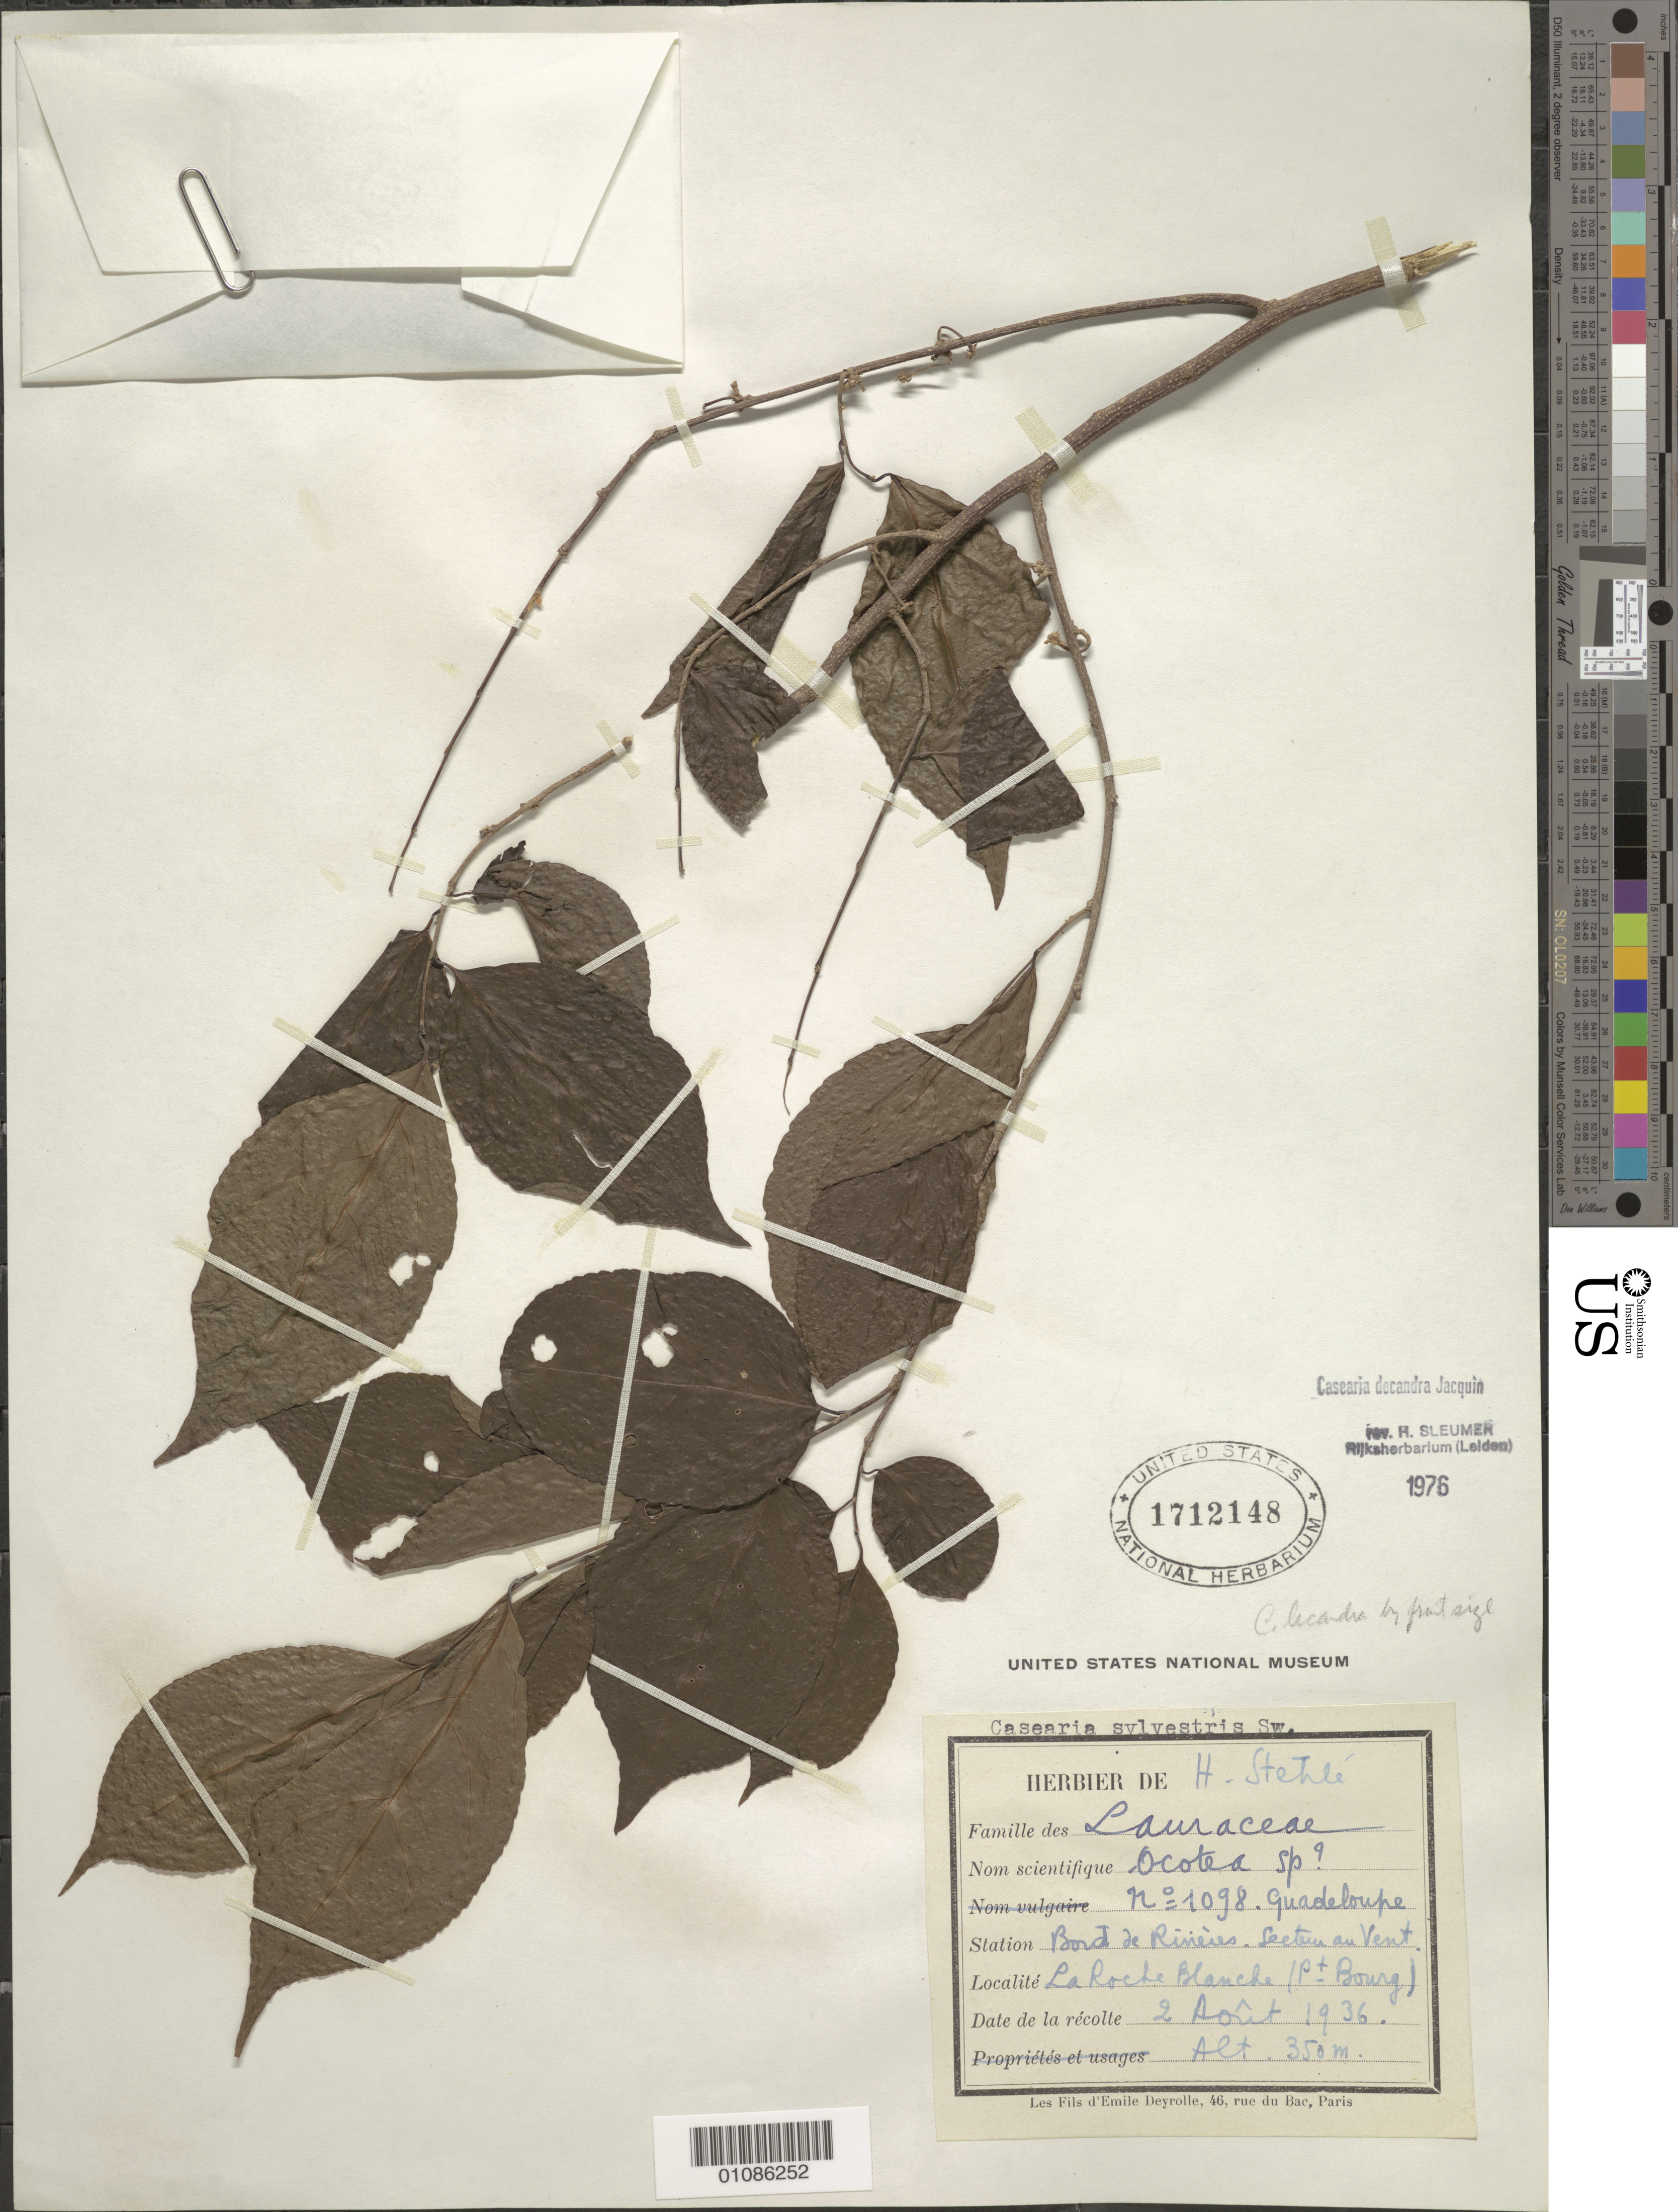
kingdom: Plantae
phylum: Tracheophyta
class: Magnoliopsida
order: Malpighiales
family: Salicaceae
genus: Casearia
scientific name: Casearia decandra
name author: Jacq.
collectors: H. Stehlé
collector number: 1098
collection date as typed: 02 Aug 1936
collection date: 1936-08-02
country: Guadeloupe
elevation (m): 350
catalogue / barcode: US 1712148